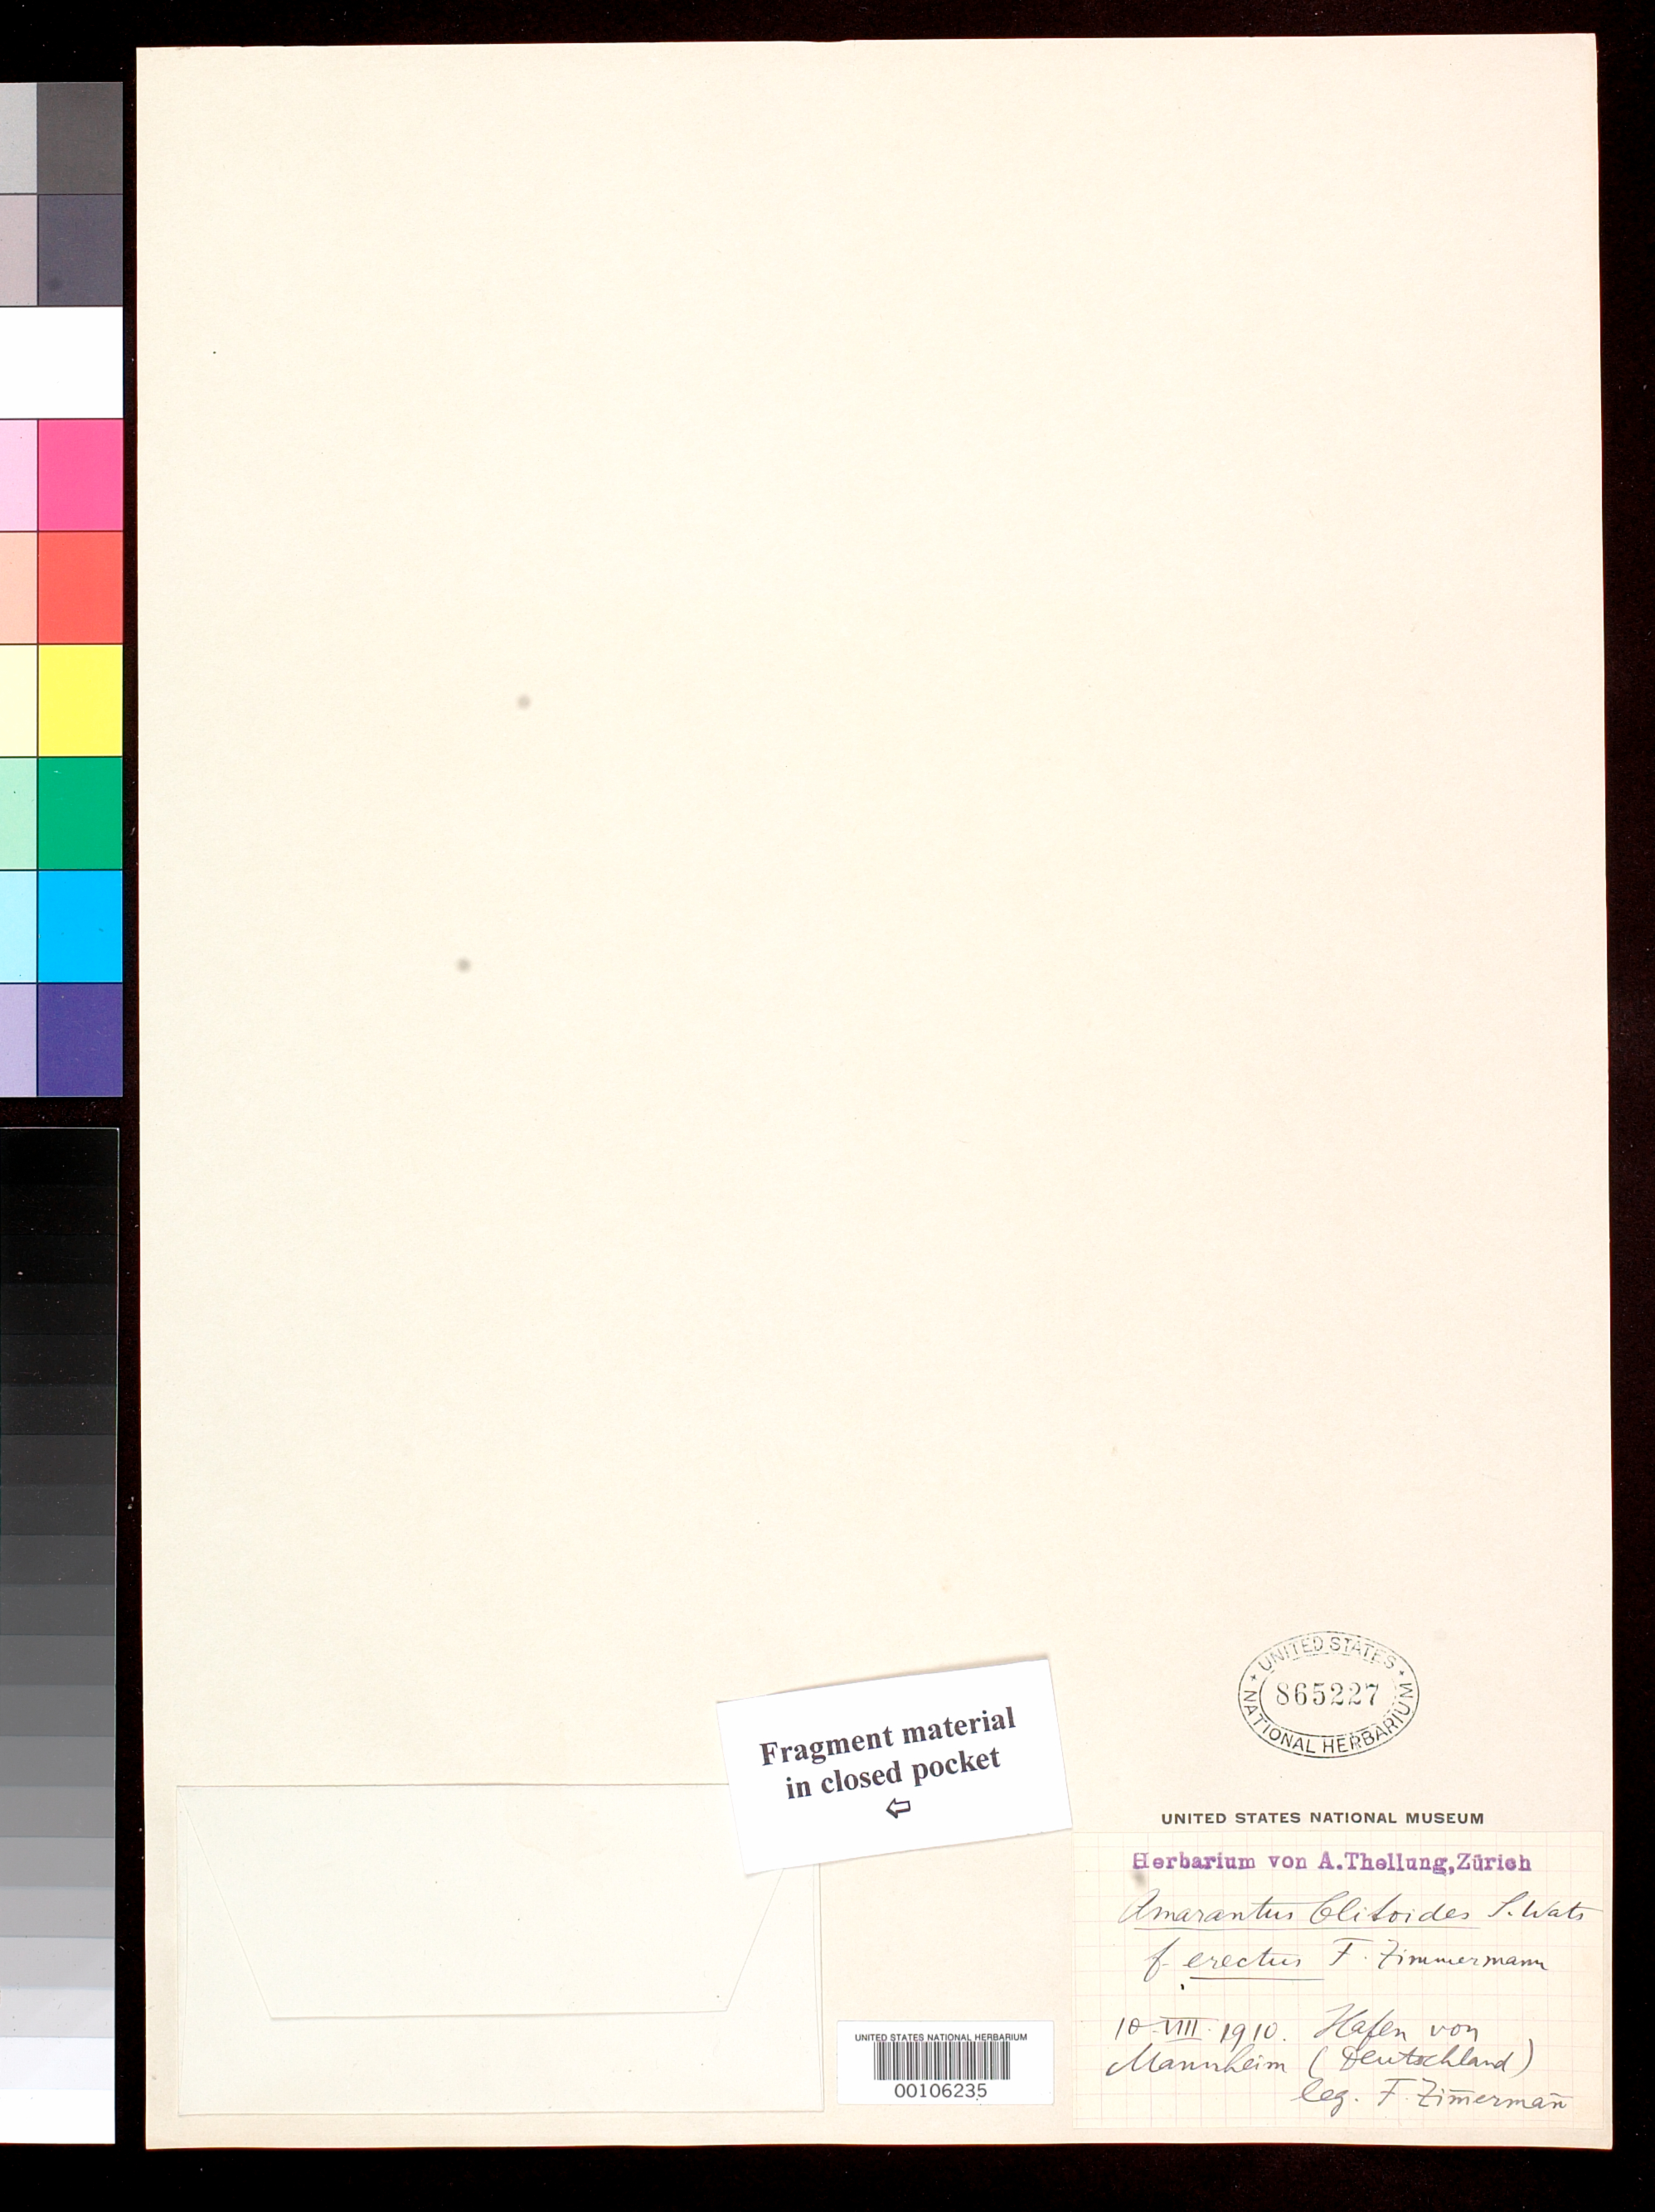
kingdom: Plantae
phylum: Tracheophyta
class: Magnoliopsida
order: Caryophyllales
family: Amaranthaceae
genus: Amaranthus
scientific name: Amaranthus blitoides f. erectus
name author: von Zimmermann ex Thell. in Asch. & Graebn.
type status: Type Collection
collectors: F. von Zimmermann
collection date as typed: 10 Aug 1910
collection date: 1910-08-10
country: Germany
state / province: Baden-württemberg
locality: Mannheim, Neckar Brucke (Bridge).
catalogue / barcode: US 865227